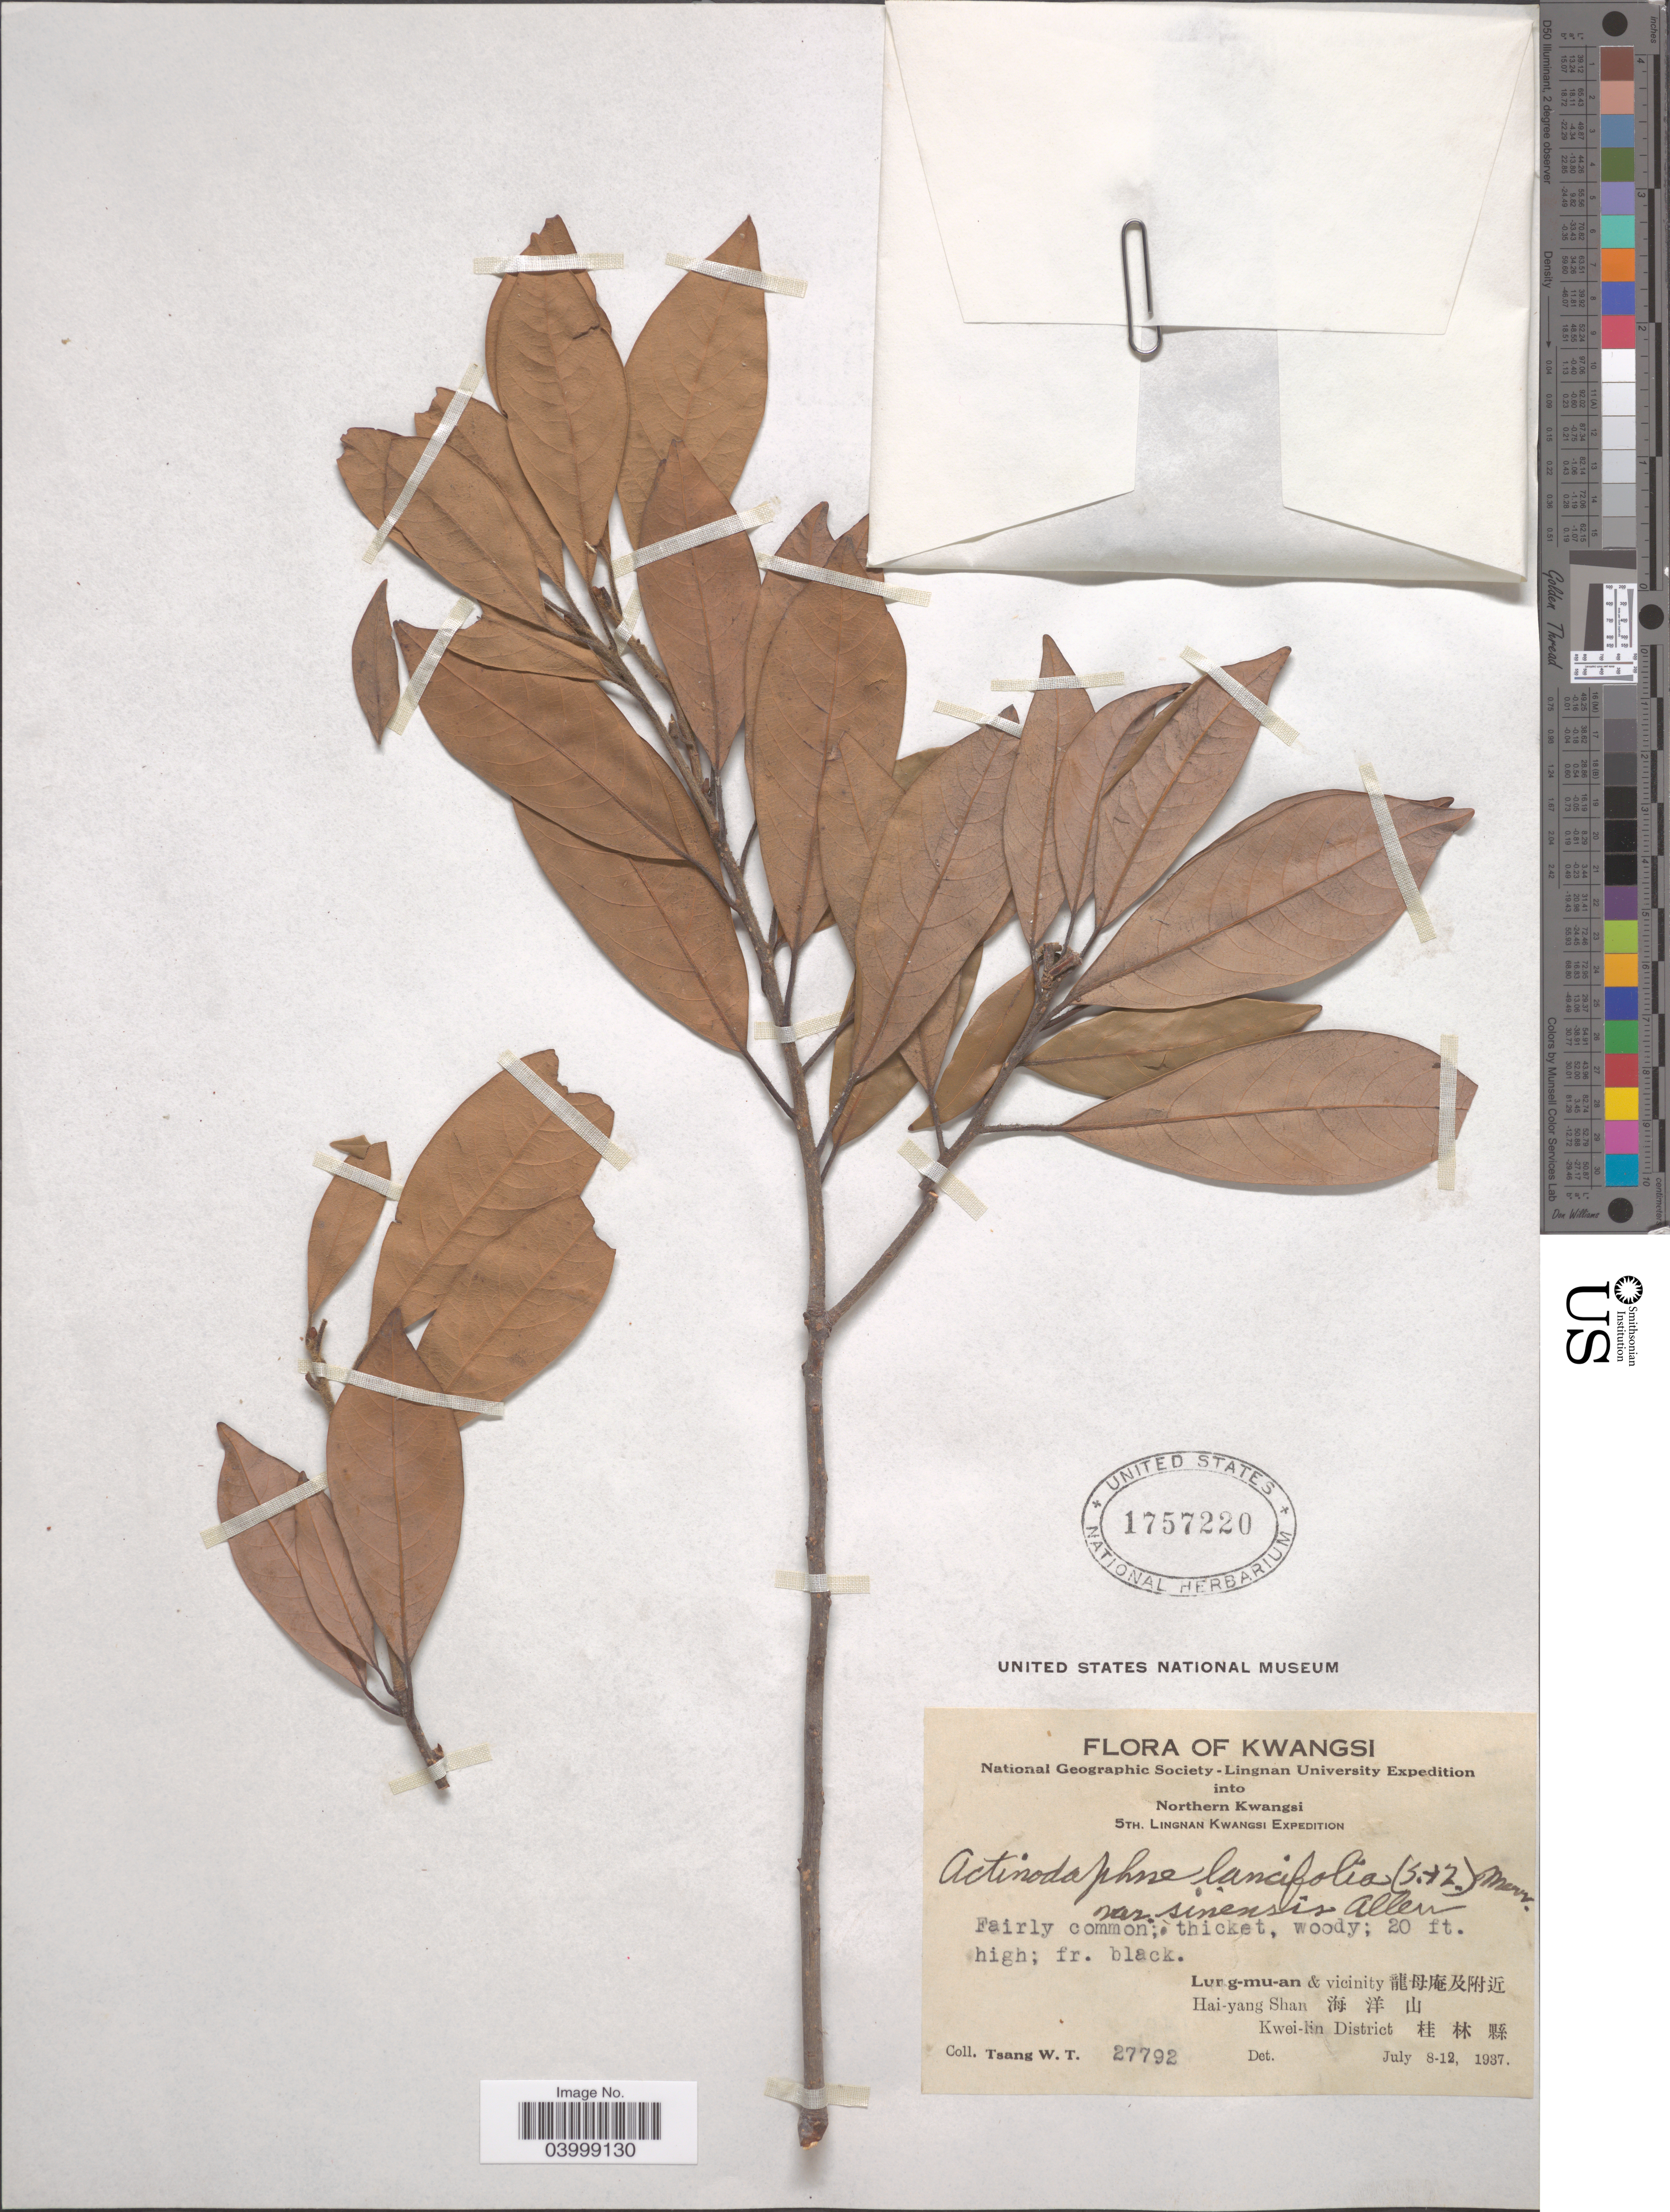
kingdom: Plantae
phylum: Tracheophyta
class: Magnoliopsida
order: Laurales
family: Lauraceae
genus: Actinodaphne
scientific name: Actinodaphne lancifolia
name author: (Blume) Meisn.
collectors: W. T. Tsang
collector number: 27792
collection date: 1937-07-08/1937-07-12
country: China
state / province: Guangxi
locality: Kwangsi. Into Northern Kwangsi. Lung-mu-an & vicinity X. Hai-yang Shan X. Kwei-lin District X.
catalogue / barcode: US 1757220